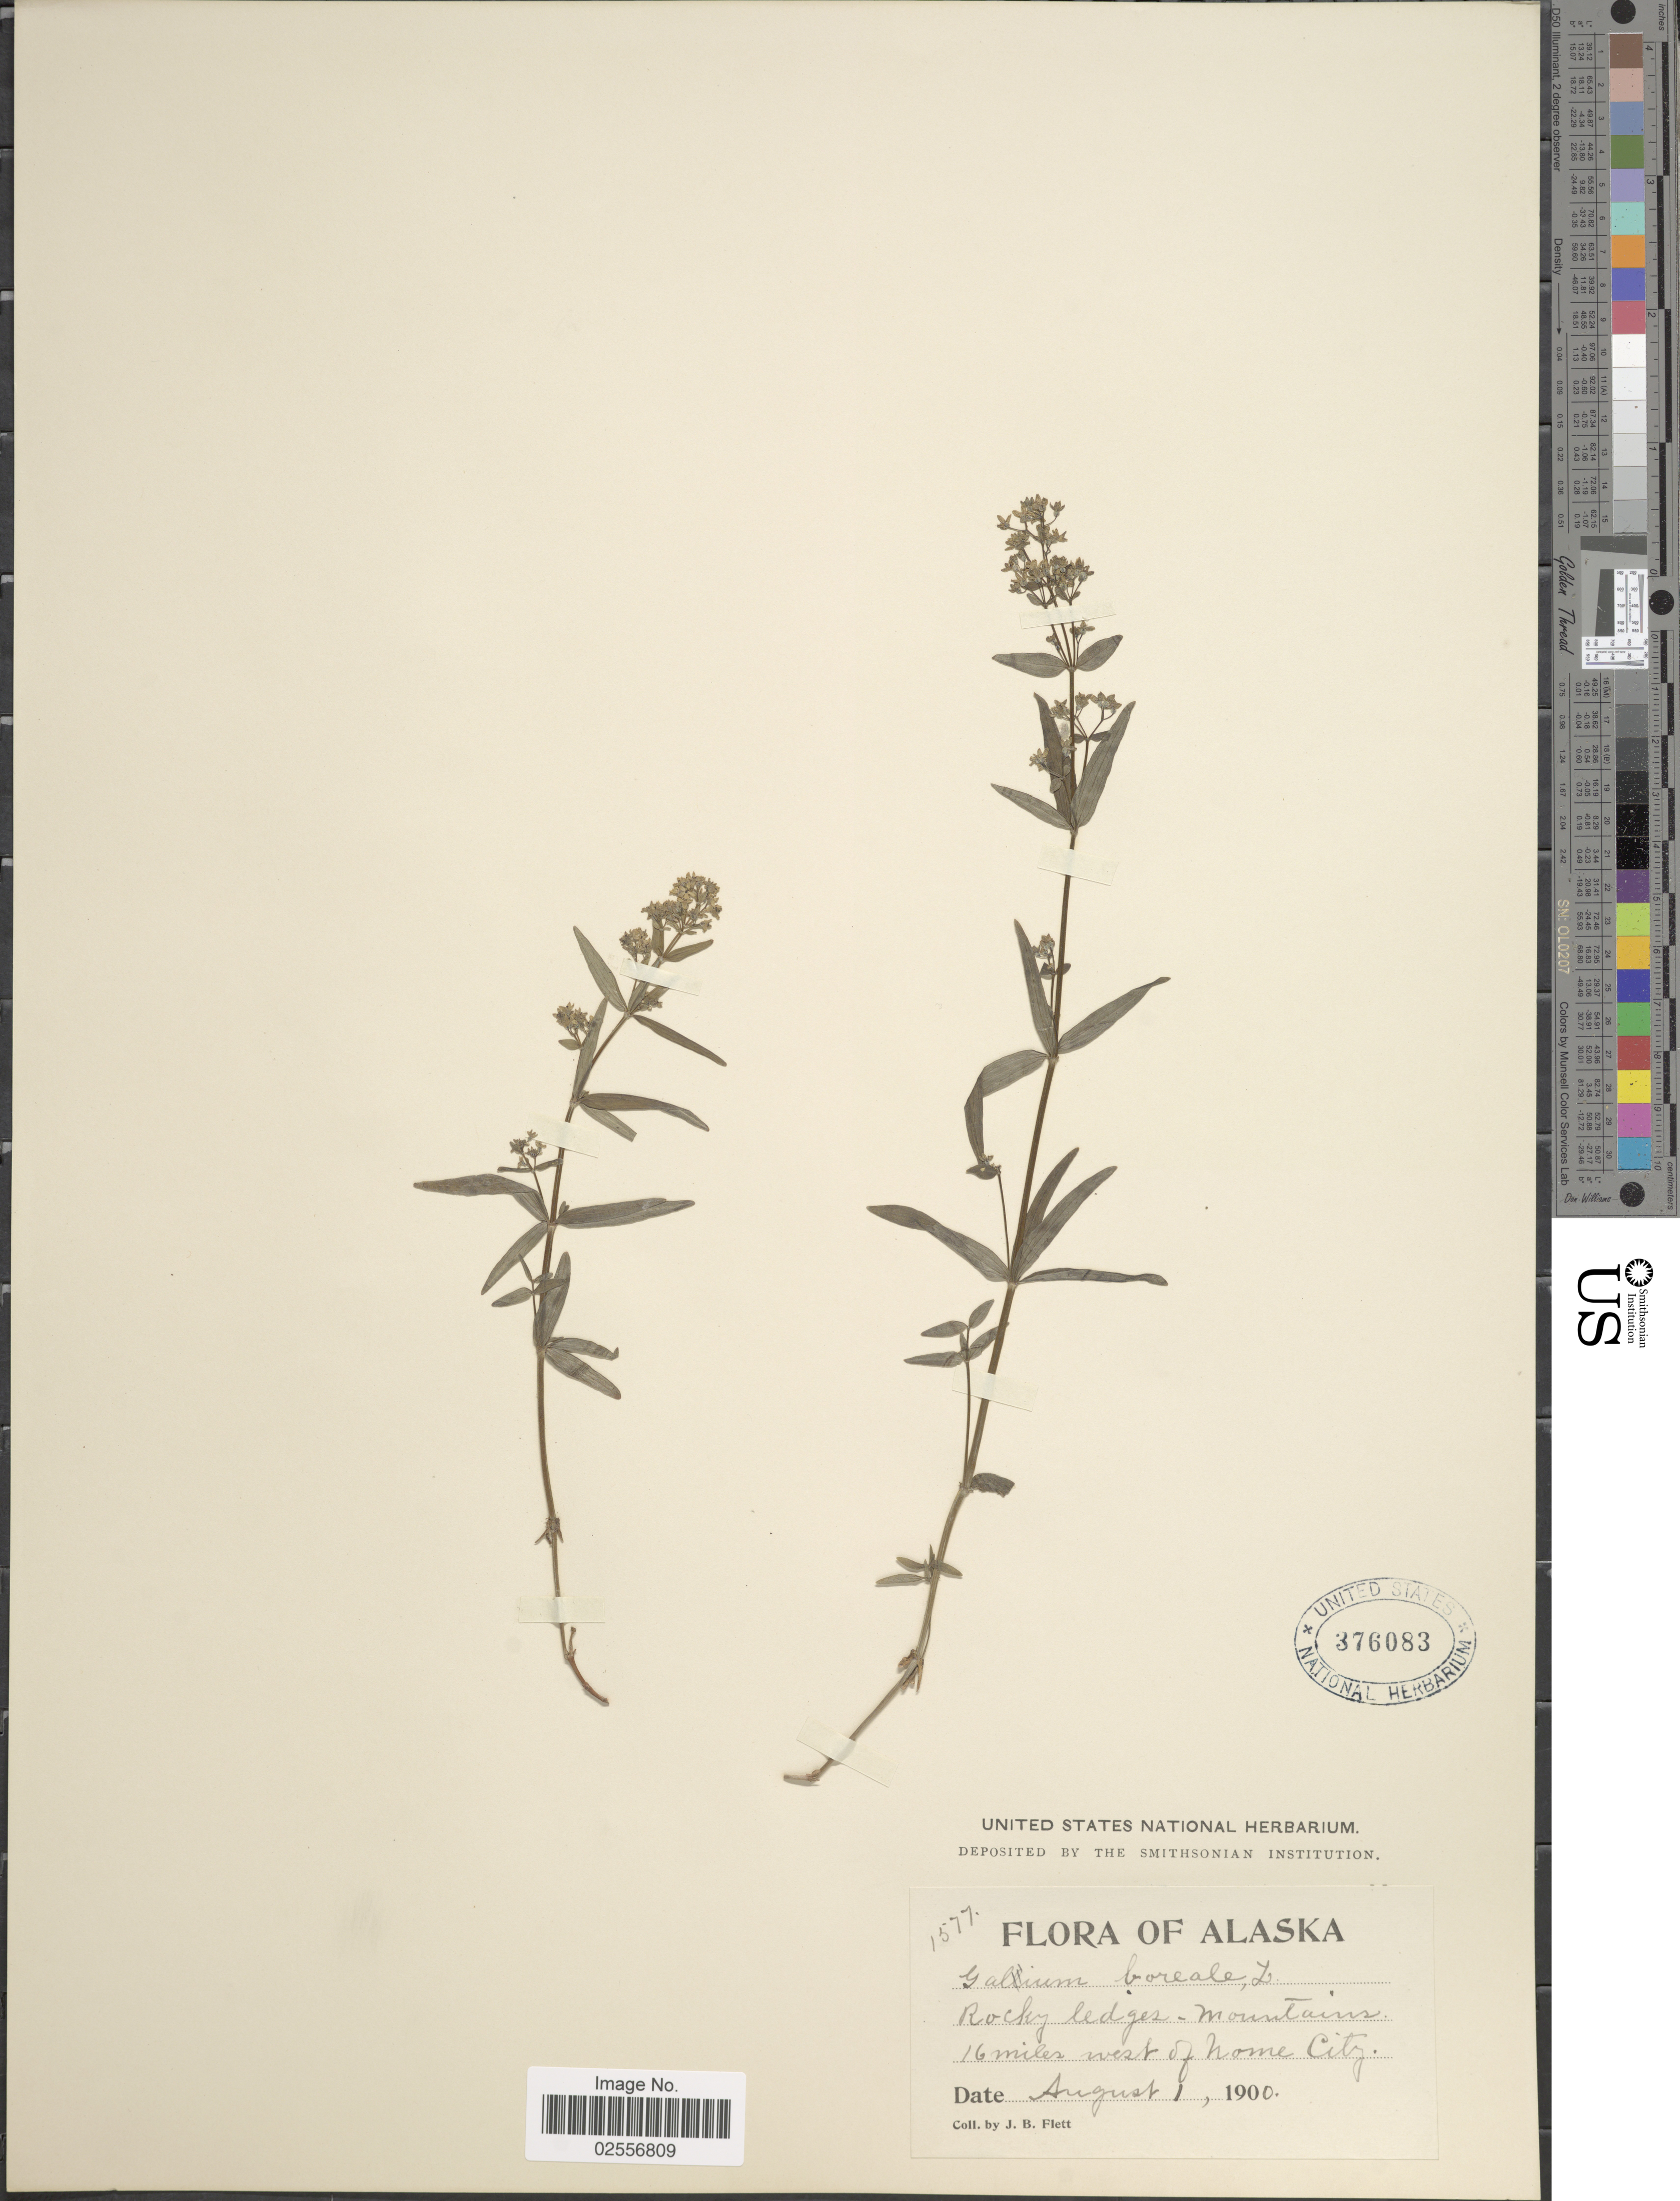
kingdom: Plantae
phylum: Tracheophyta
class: Magnoliopsida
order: Gentianales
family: Rubiaceae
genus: Galium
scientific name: Galium boreale L.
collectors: J. Flett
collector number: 1577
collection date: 1900-08-01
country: United States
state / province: Alaska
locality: Rocky ledges. Mountains. 16 miles west of Nome City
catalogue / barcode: US 376083